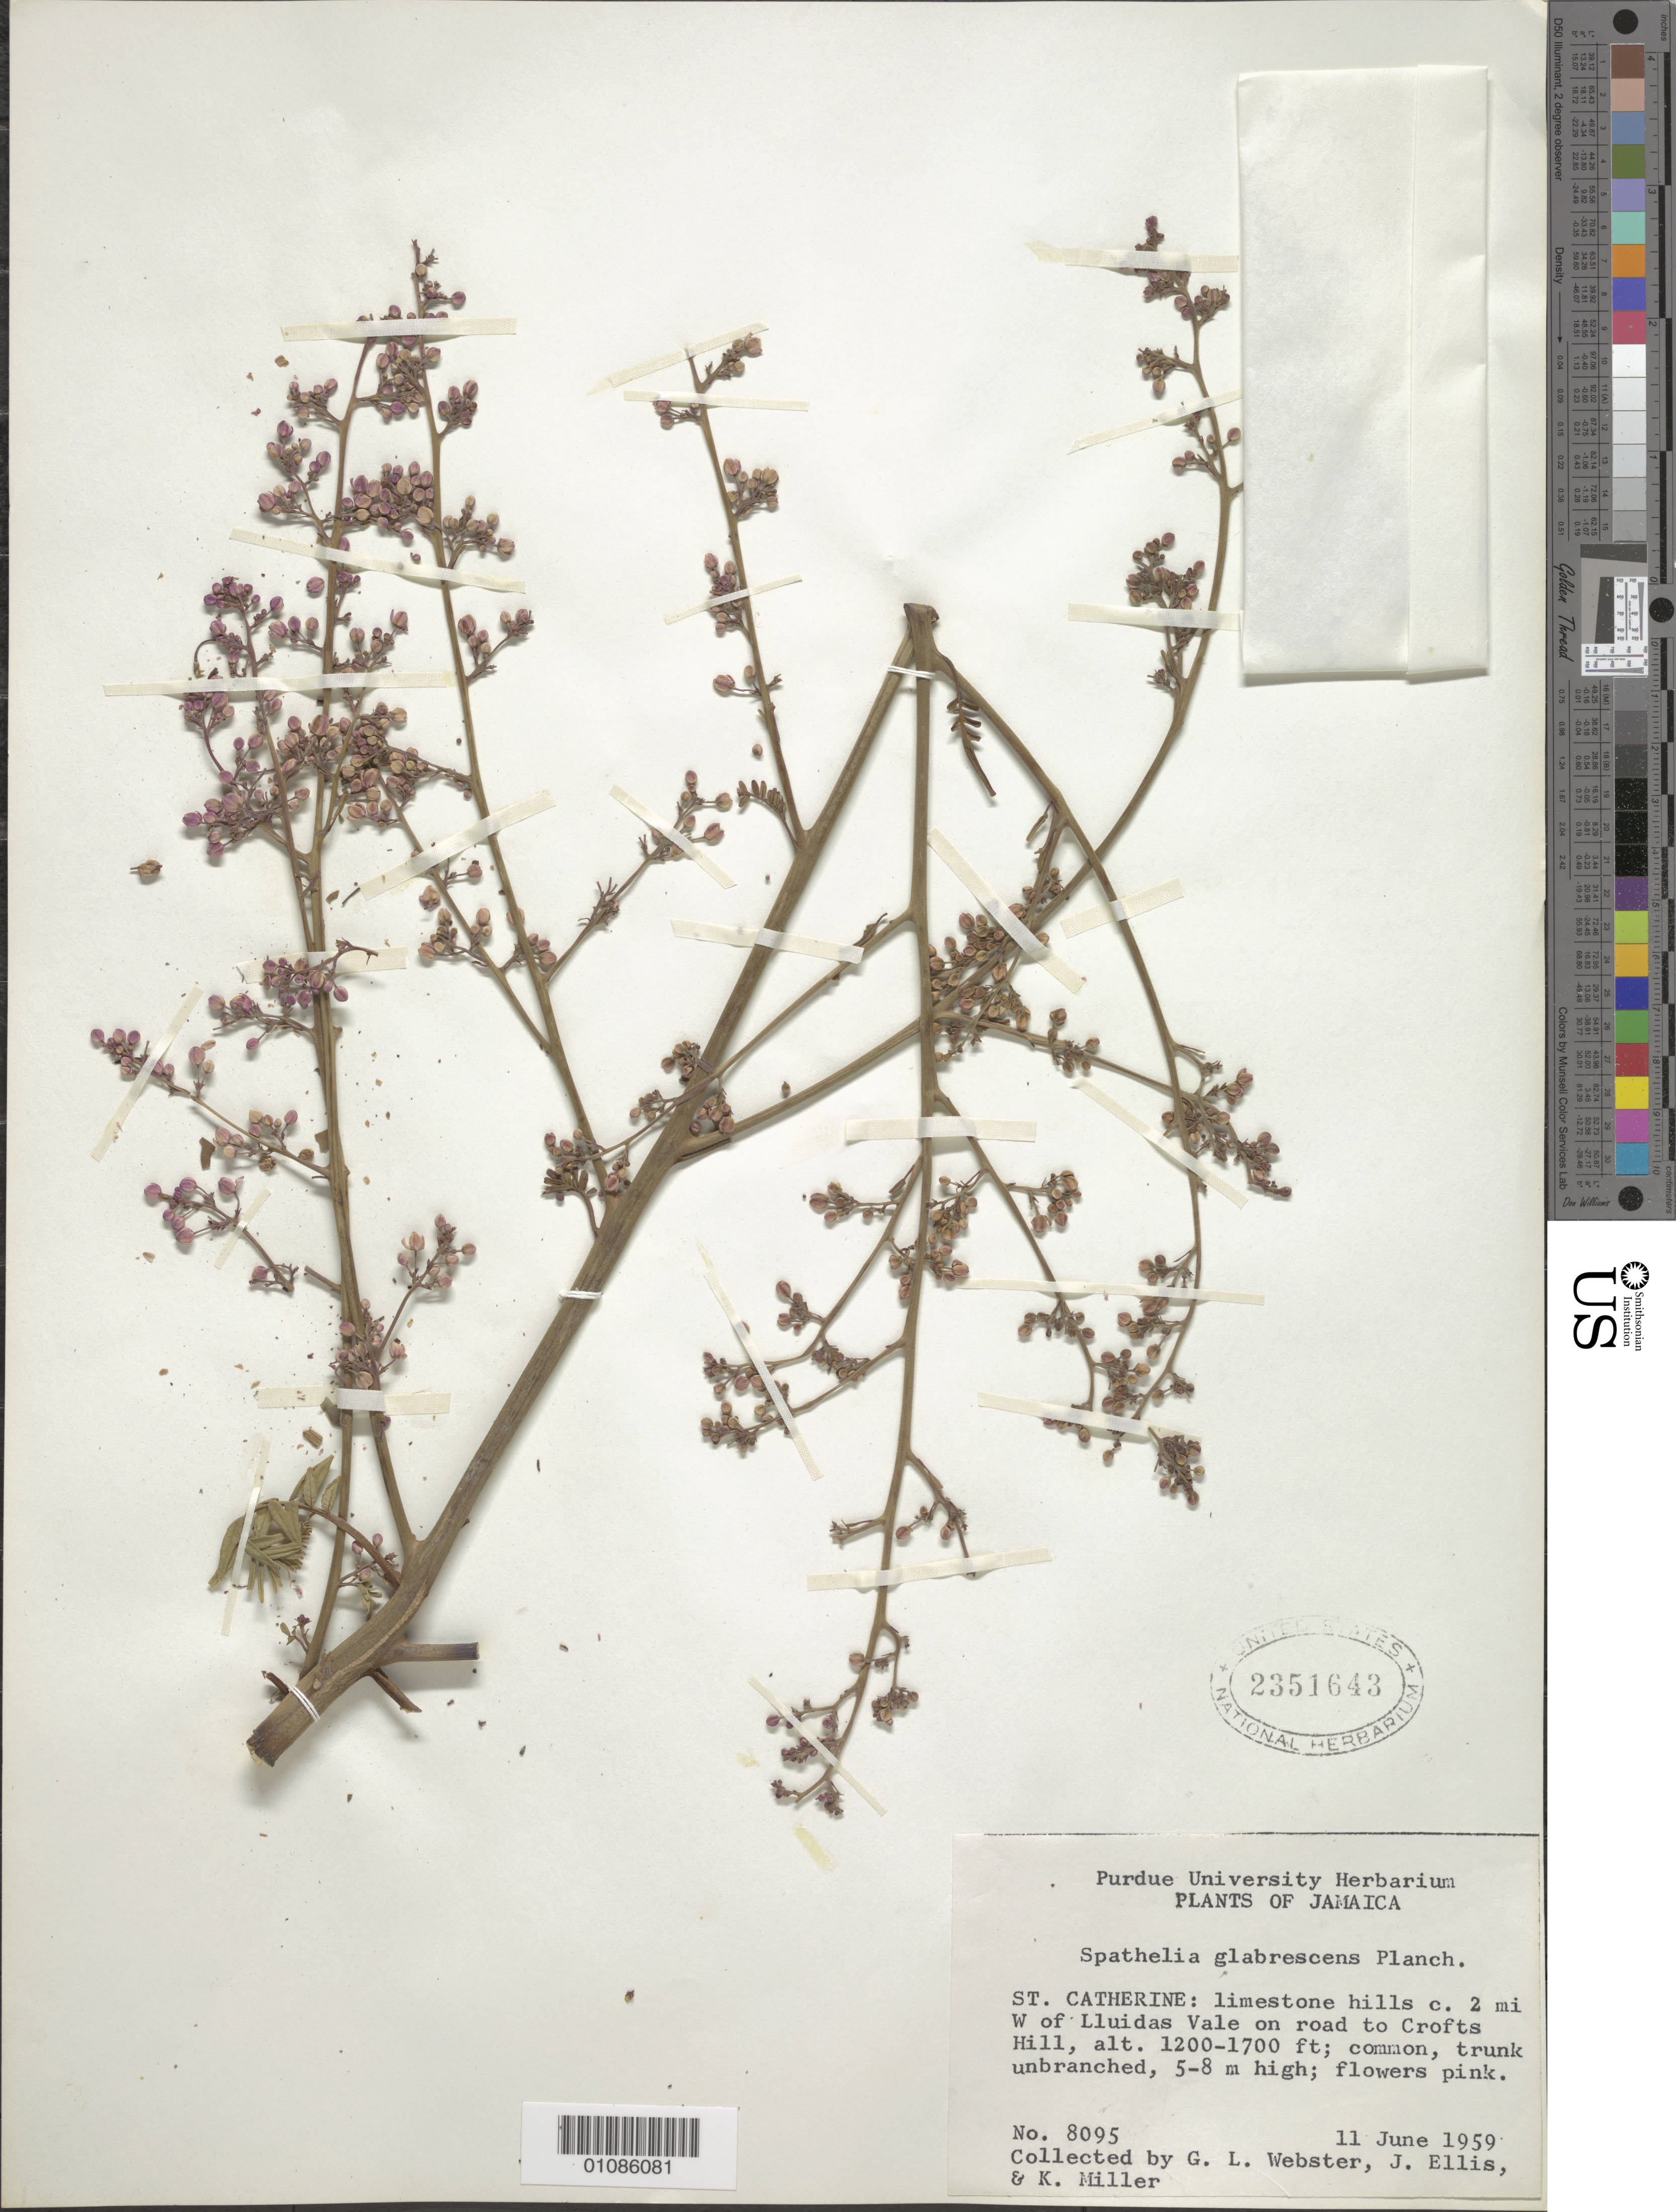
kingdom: Plantae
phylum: Tracheophyta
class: Magnoliopsida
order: Sapindales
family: Rutaceae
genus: Spathelia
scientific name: Spathelia glabrescens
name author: Planch.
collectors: G. L. Webster, J. Ellis & K. Miller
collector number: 8095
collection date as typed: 11 Jun 1959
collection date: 1959-06-11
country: Jamaica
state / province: Saint Catherine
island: Jamaica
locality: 2 miles W of Lluidas Vale on road to Crofts hill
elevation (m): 366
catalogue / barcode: US 2351643